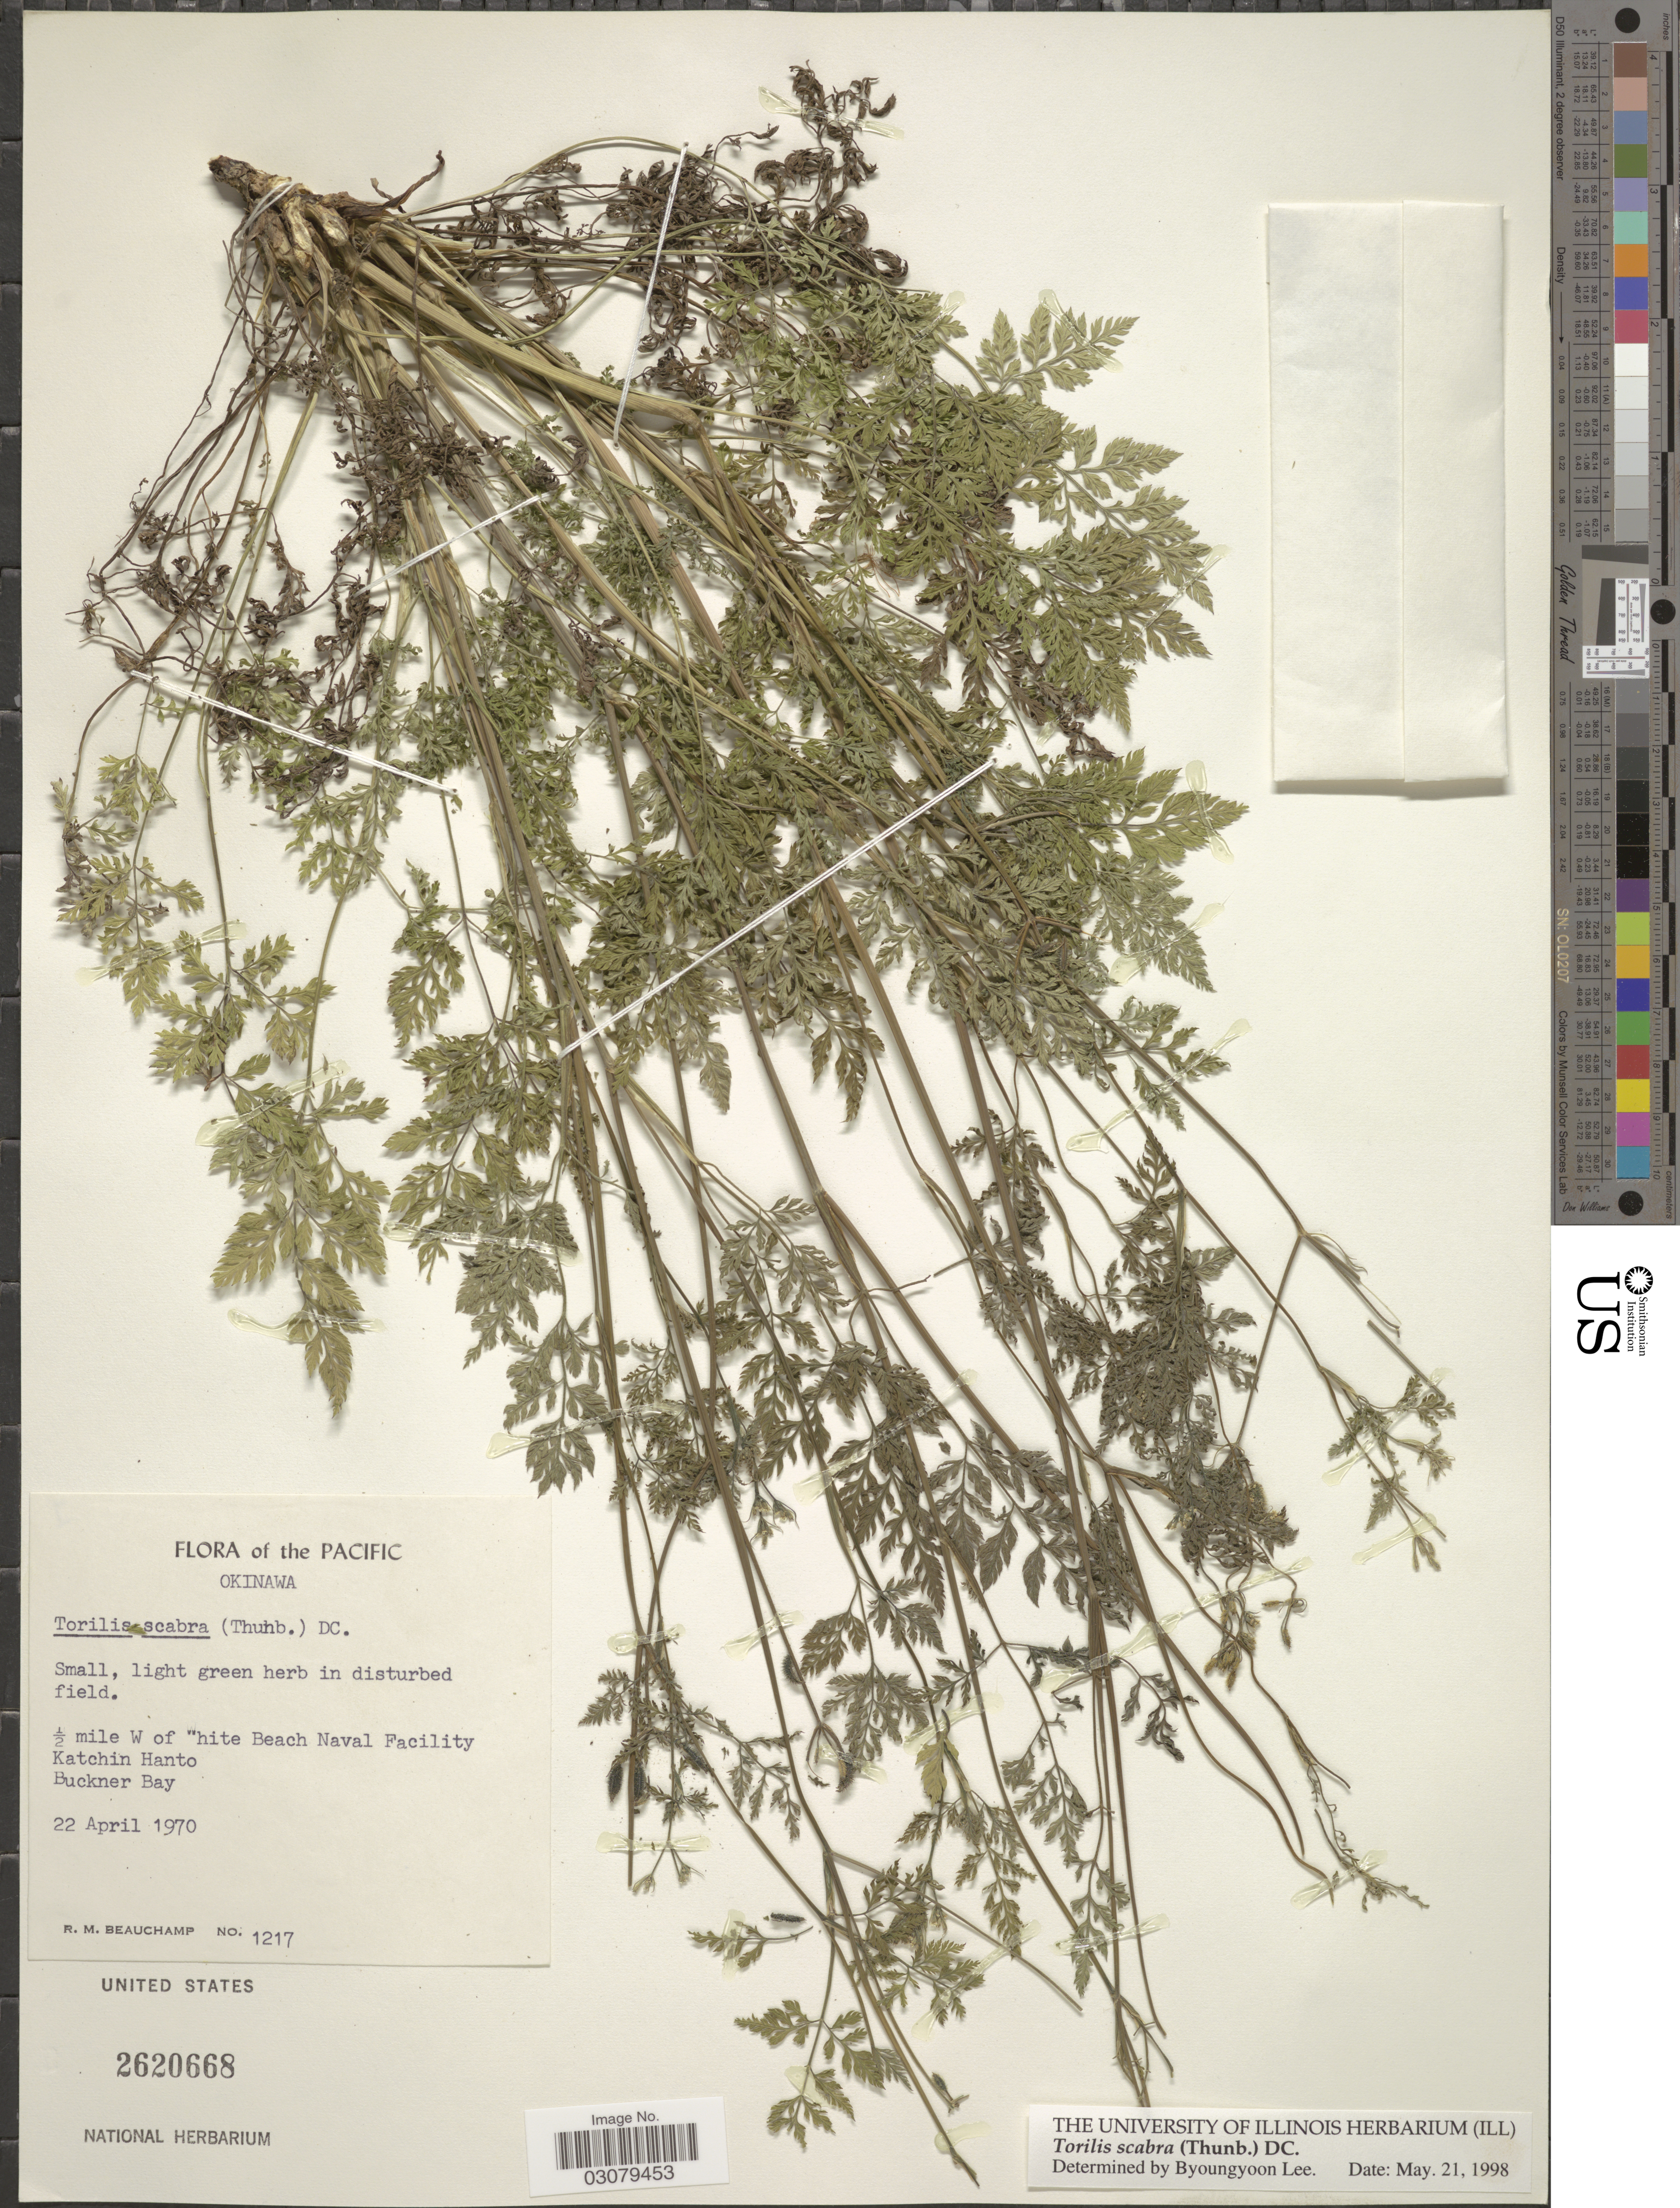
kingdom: Plantae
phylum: Tracheophyta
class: Magnoliopsida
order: Apiales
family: Apiaceae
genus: Torilis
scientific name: Torilis scabra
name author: (Thunb.) DC.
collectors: R. Beauchamp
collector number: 1217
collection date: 1970-04-22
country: Japan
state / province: Okinawa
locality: Pacific. ½ mile W of hite Beach Naval Facility Katchin Hanto Buckner Bay.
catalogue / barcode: US 2620668